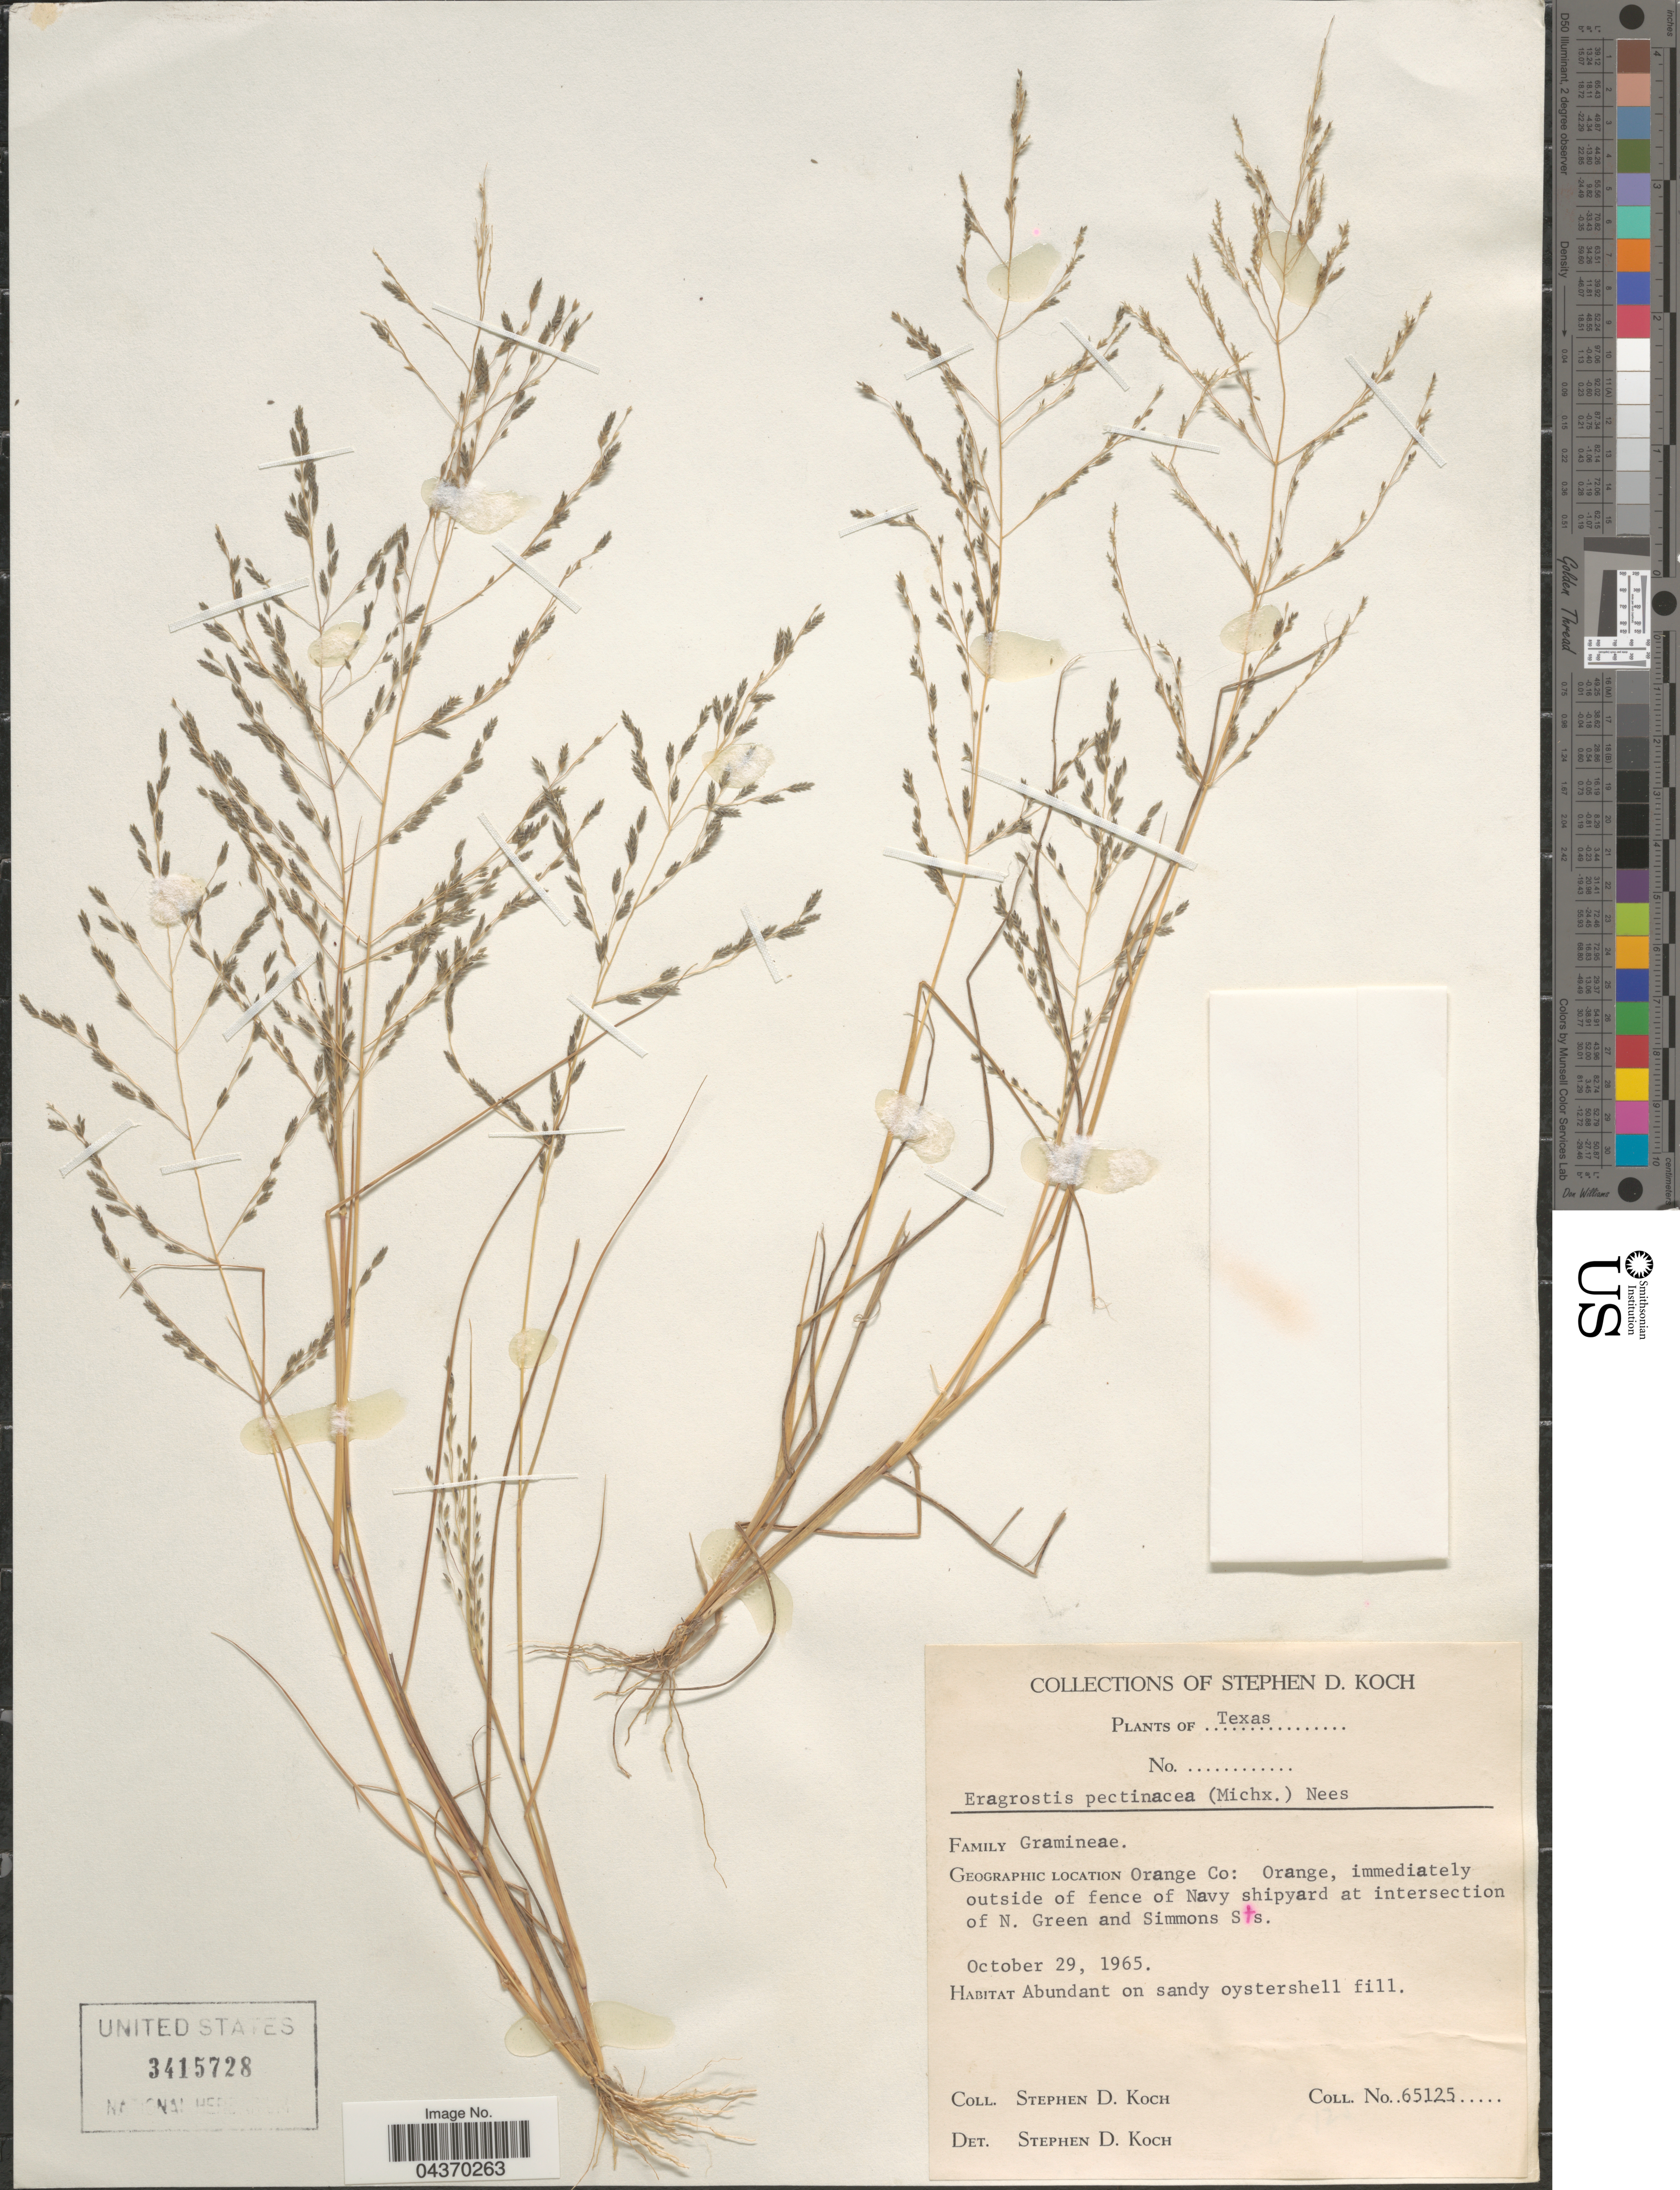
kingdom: Plantae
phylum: Tracheophyta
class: Liliopsida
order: Poales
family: Poaceae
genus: Eragrostis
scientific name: Eragrostis pectinacea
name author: (Michx.) Nees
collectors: S. D. Koch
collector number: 65125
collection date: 1965-10-29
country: United States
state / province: Texas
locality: Orange Co: Orange, immediately outside of fence of Navy shipyard at intersection of N. Green and Simmons Sts.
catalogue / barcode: US 3415728